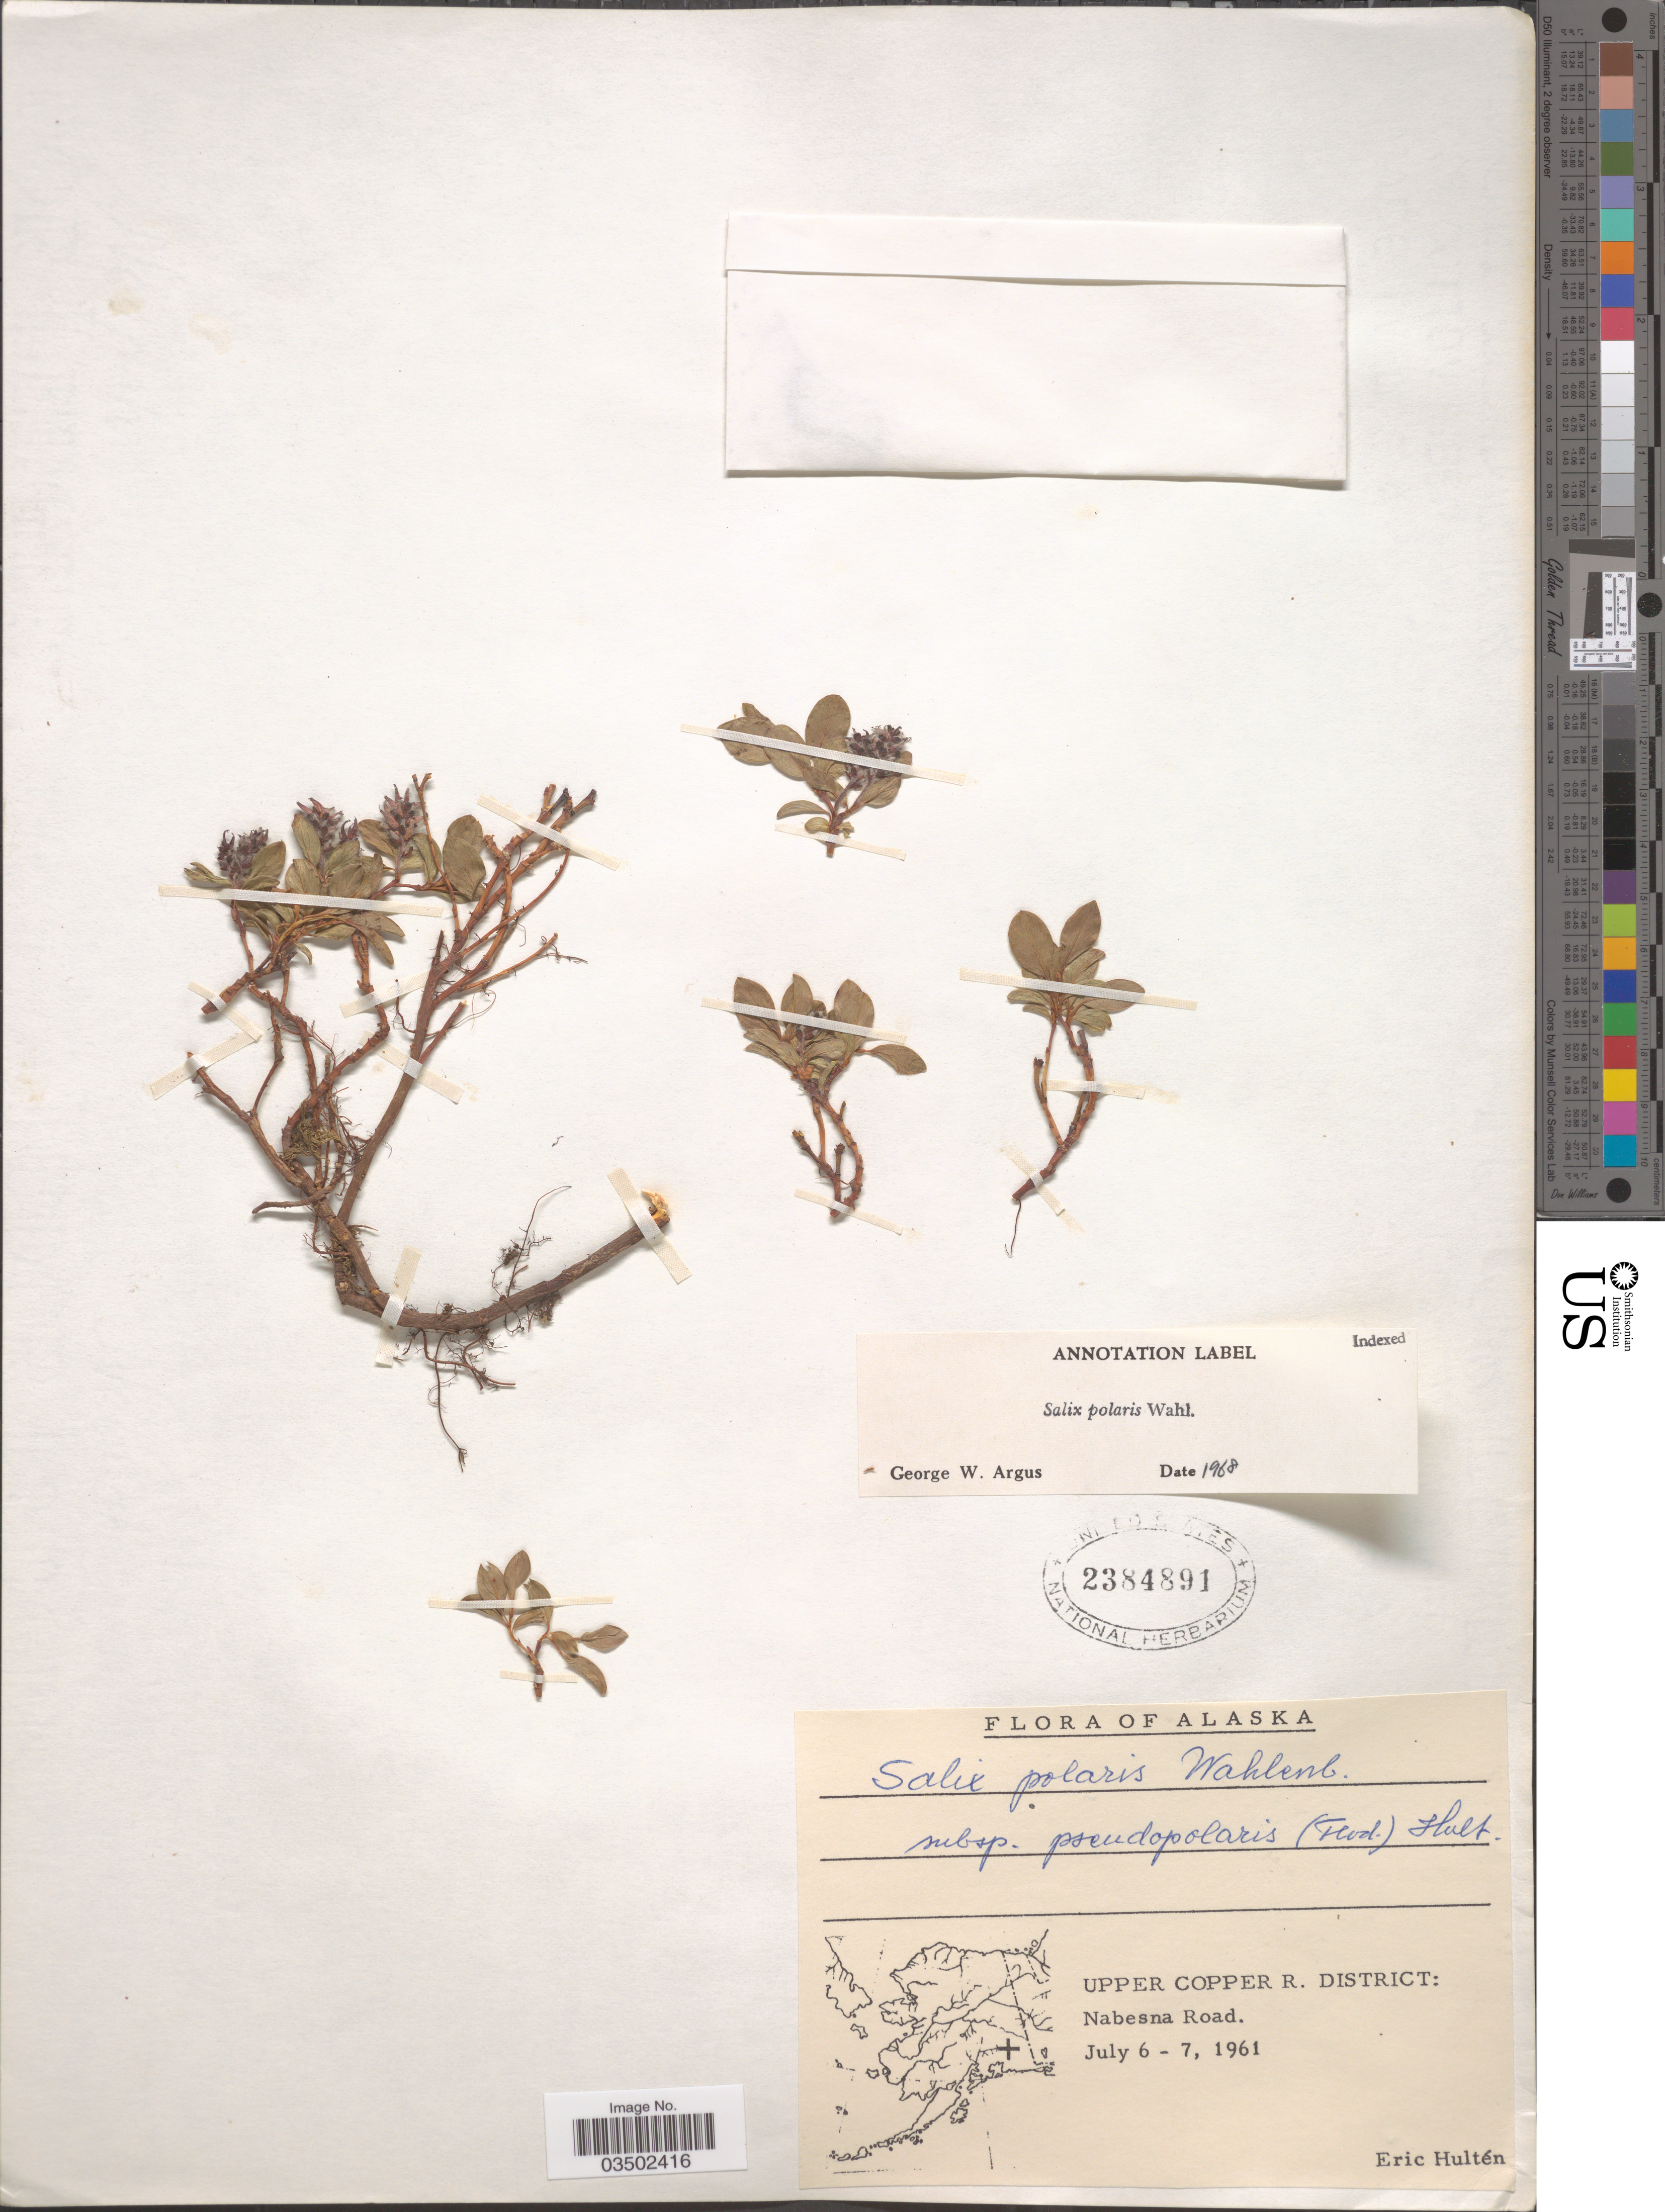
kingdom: Plantae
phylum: Tracheophyta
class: Magnoliopsida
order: Malpighiales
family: Salicaceae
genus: Salix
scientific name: Salix polaris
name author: Wahlenb.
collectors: E. G. Hultén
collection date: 1961-07-06/1961-07-07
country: United States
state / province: Alaska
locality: Upper Copper R. District: Nabesna Road.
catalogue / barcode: US 2384891